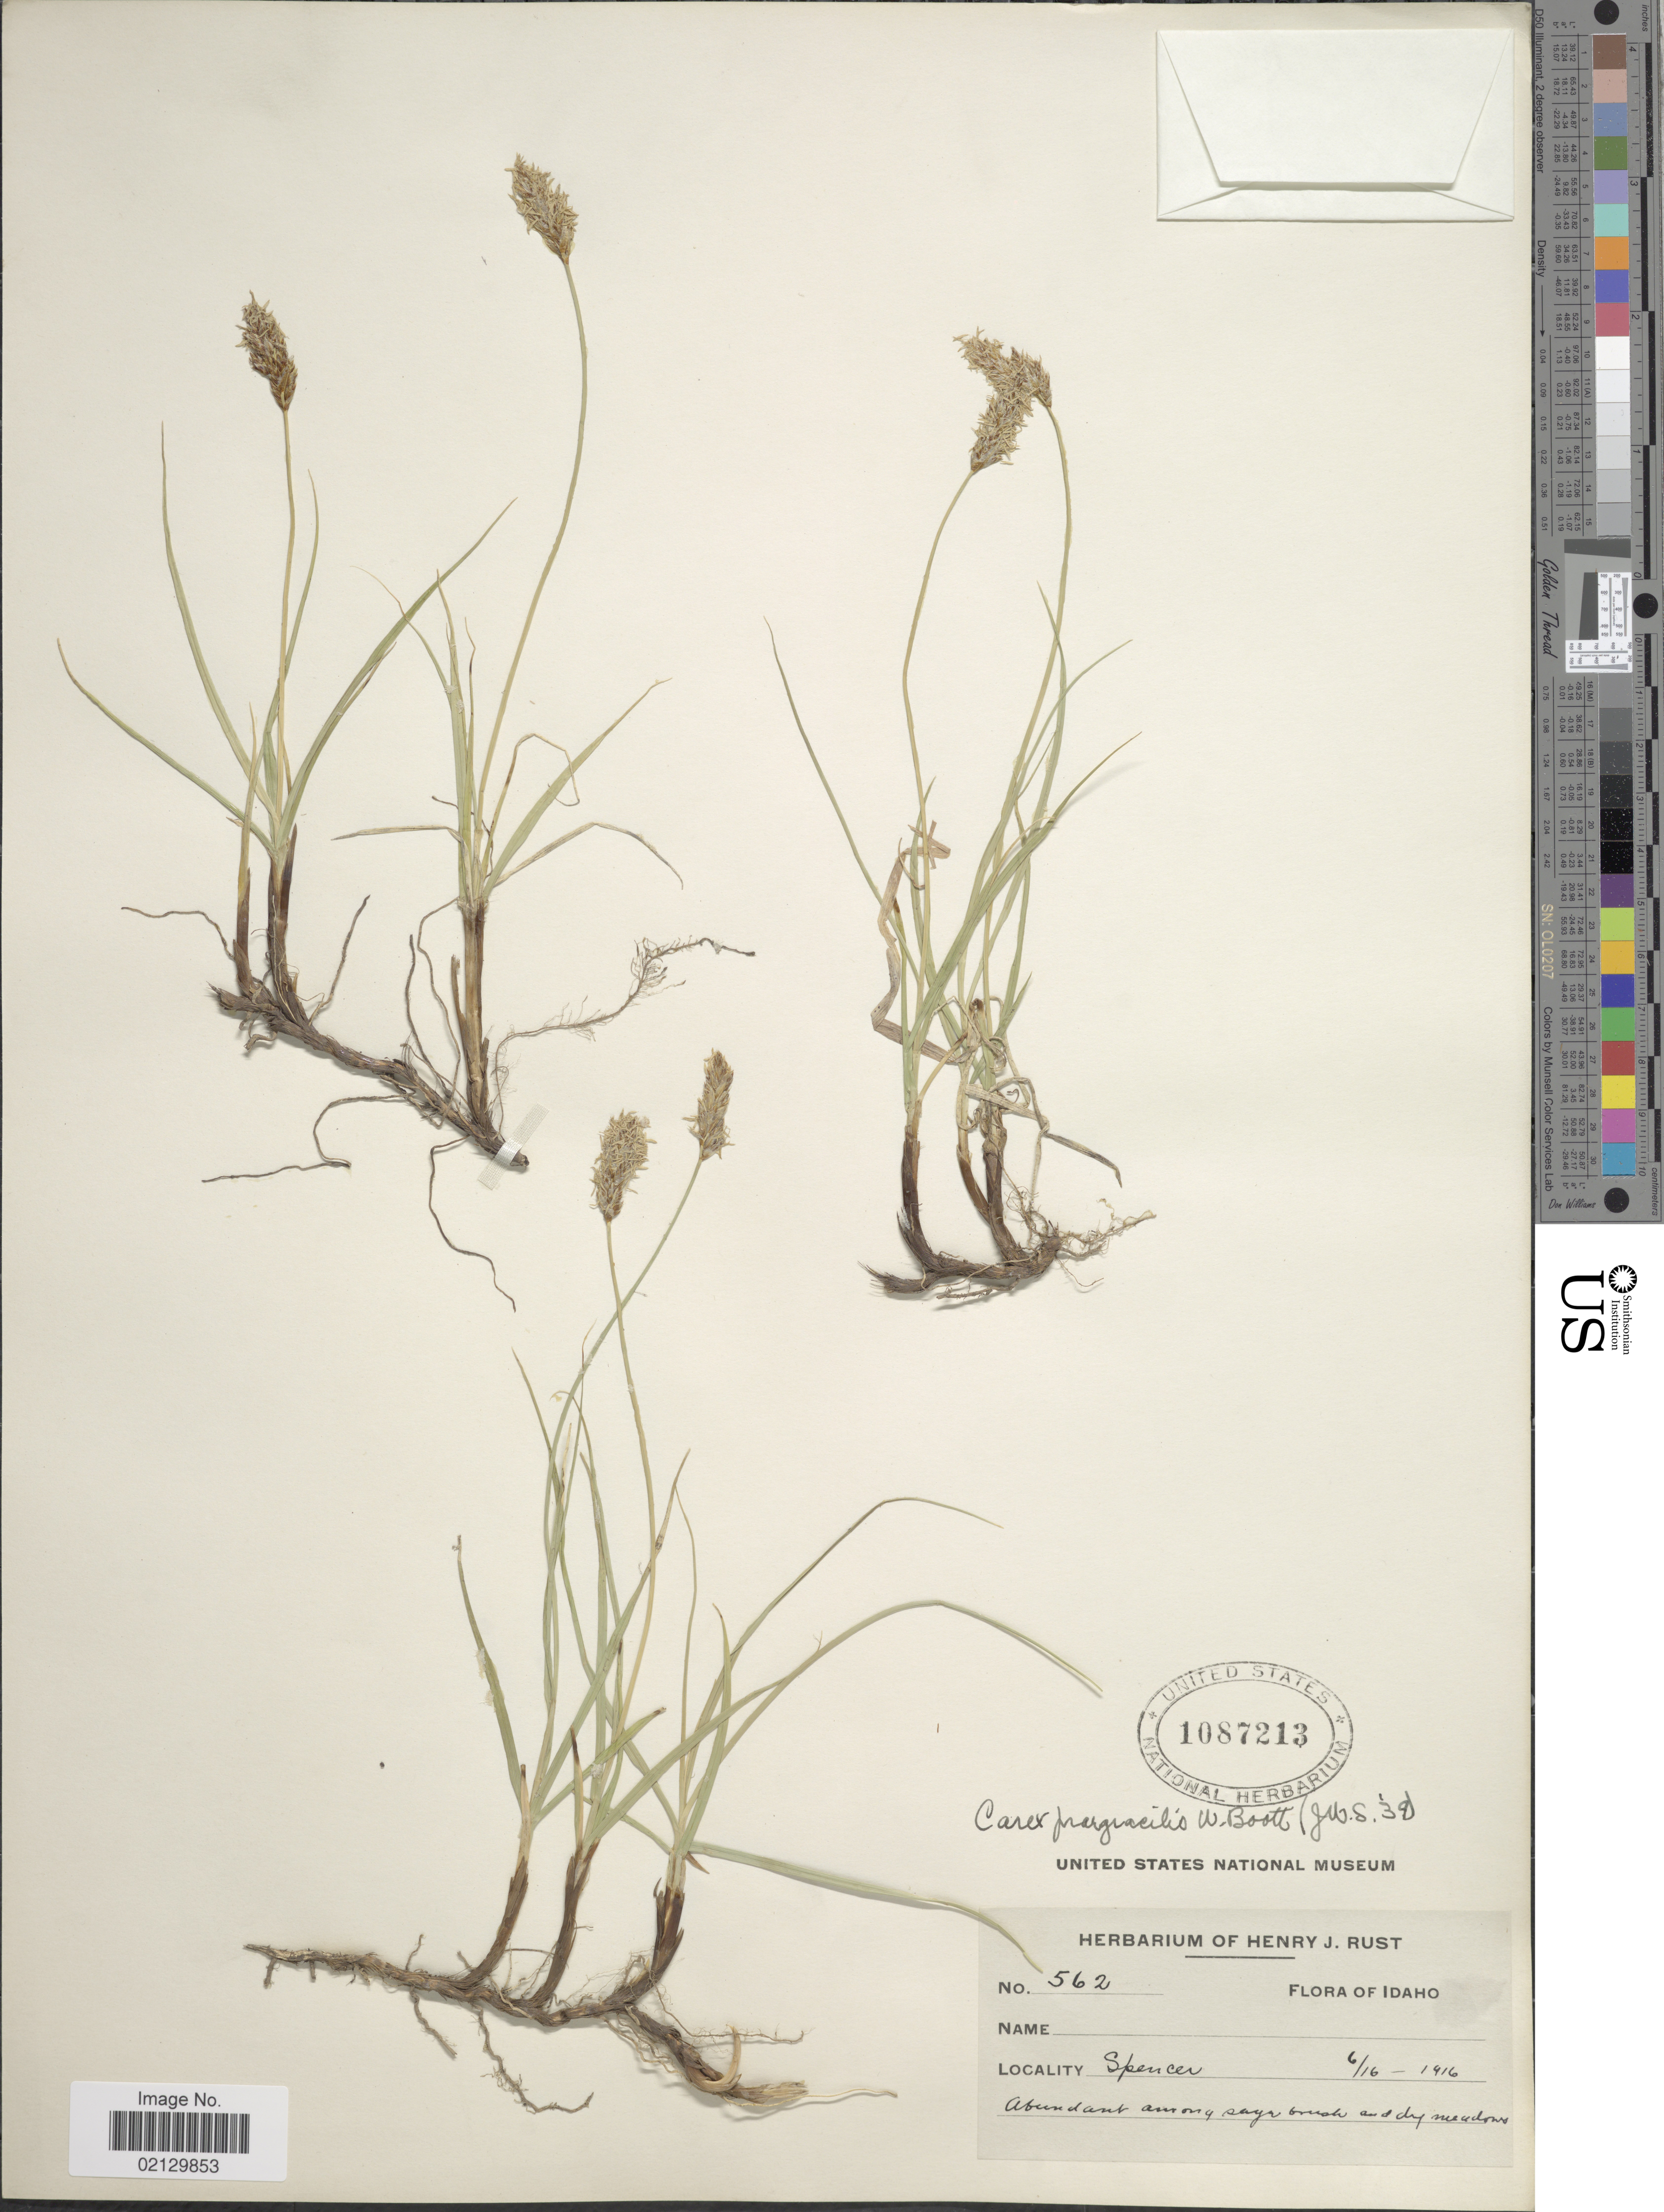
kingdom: Plantae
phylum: Tracheophyta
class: Liliopsida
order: Poales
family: Cyperaceae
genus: Carex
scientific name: Carex praegracilis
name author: W. Boott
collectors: ex herb. Henry J. Rust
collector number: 562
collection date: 1916-06-16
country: United States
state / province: Idaho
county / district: Clark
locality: Spencer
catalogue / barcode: US 1087213